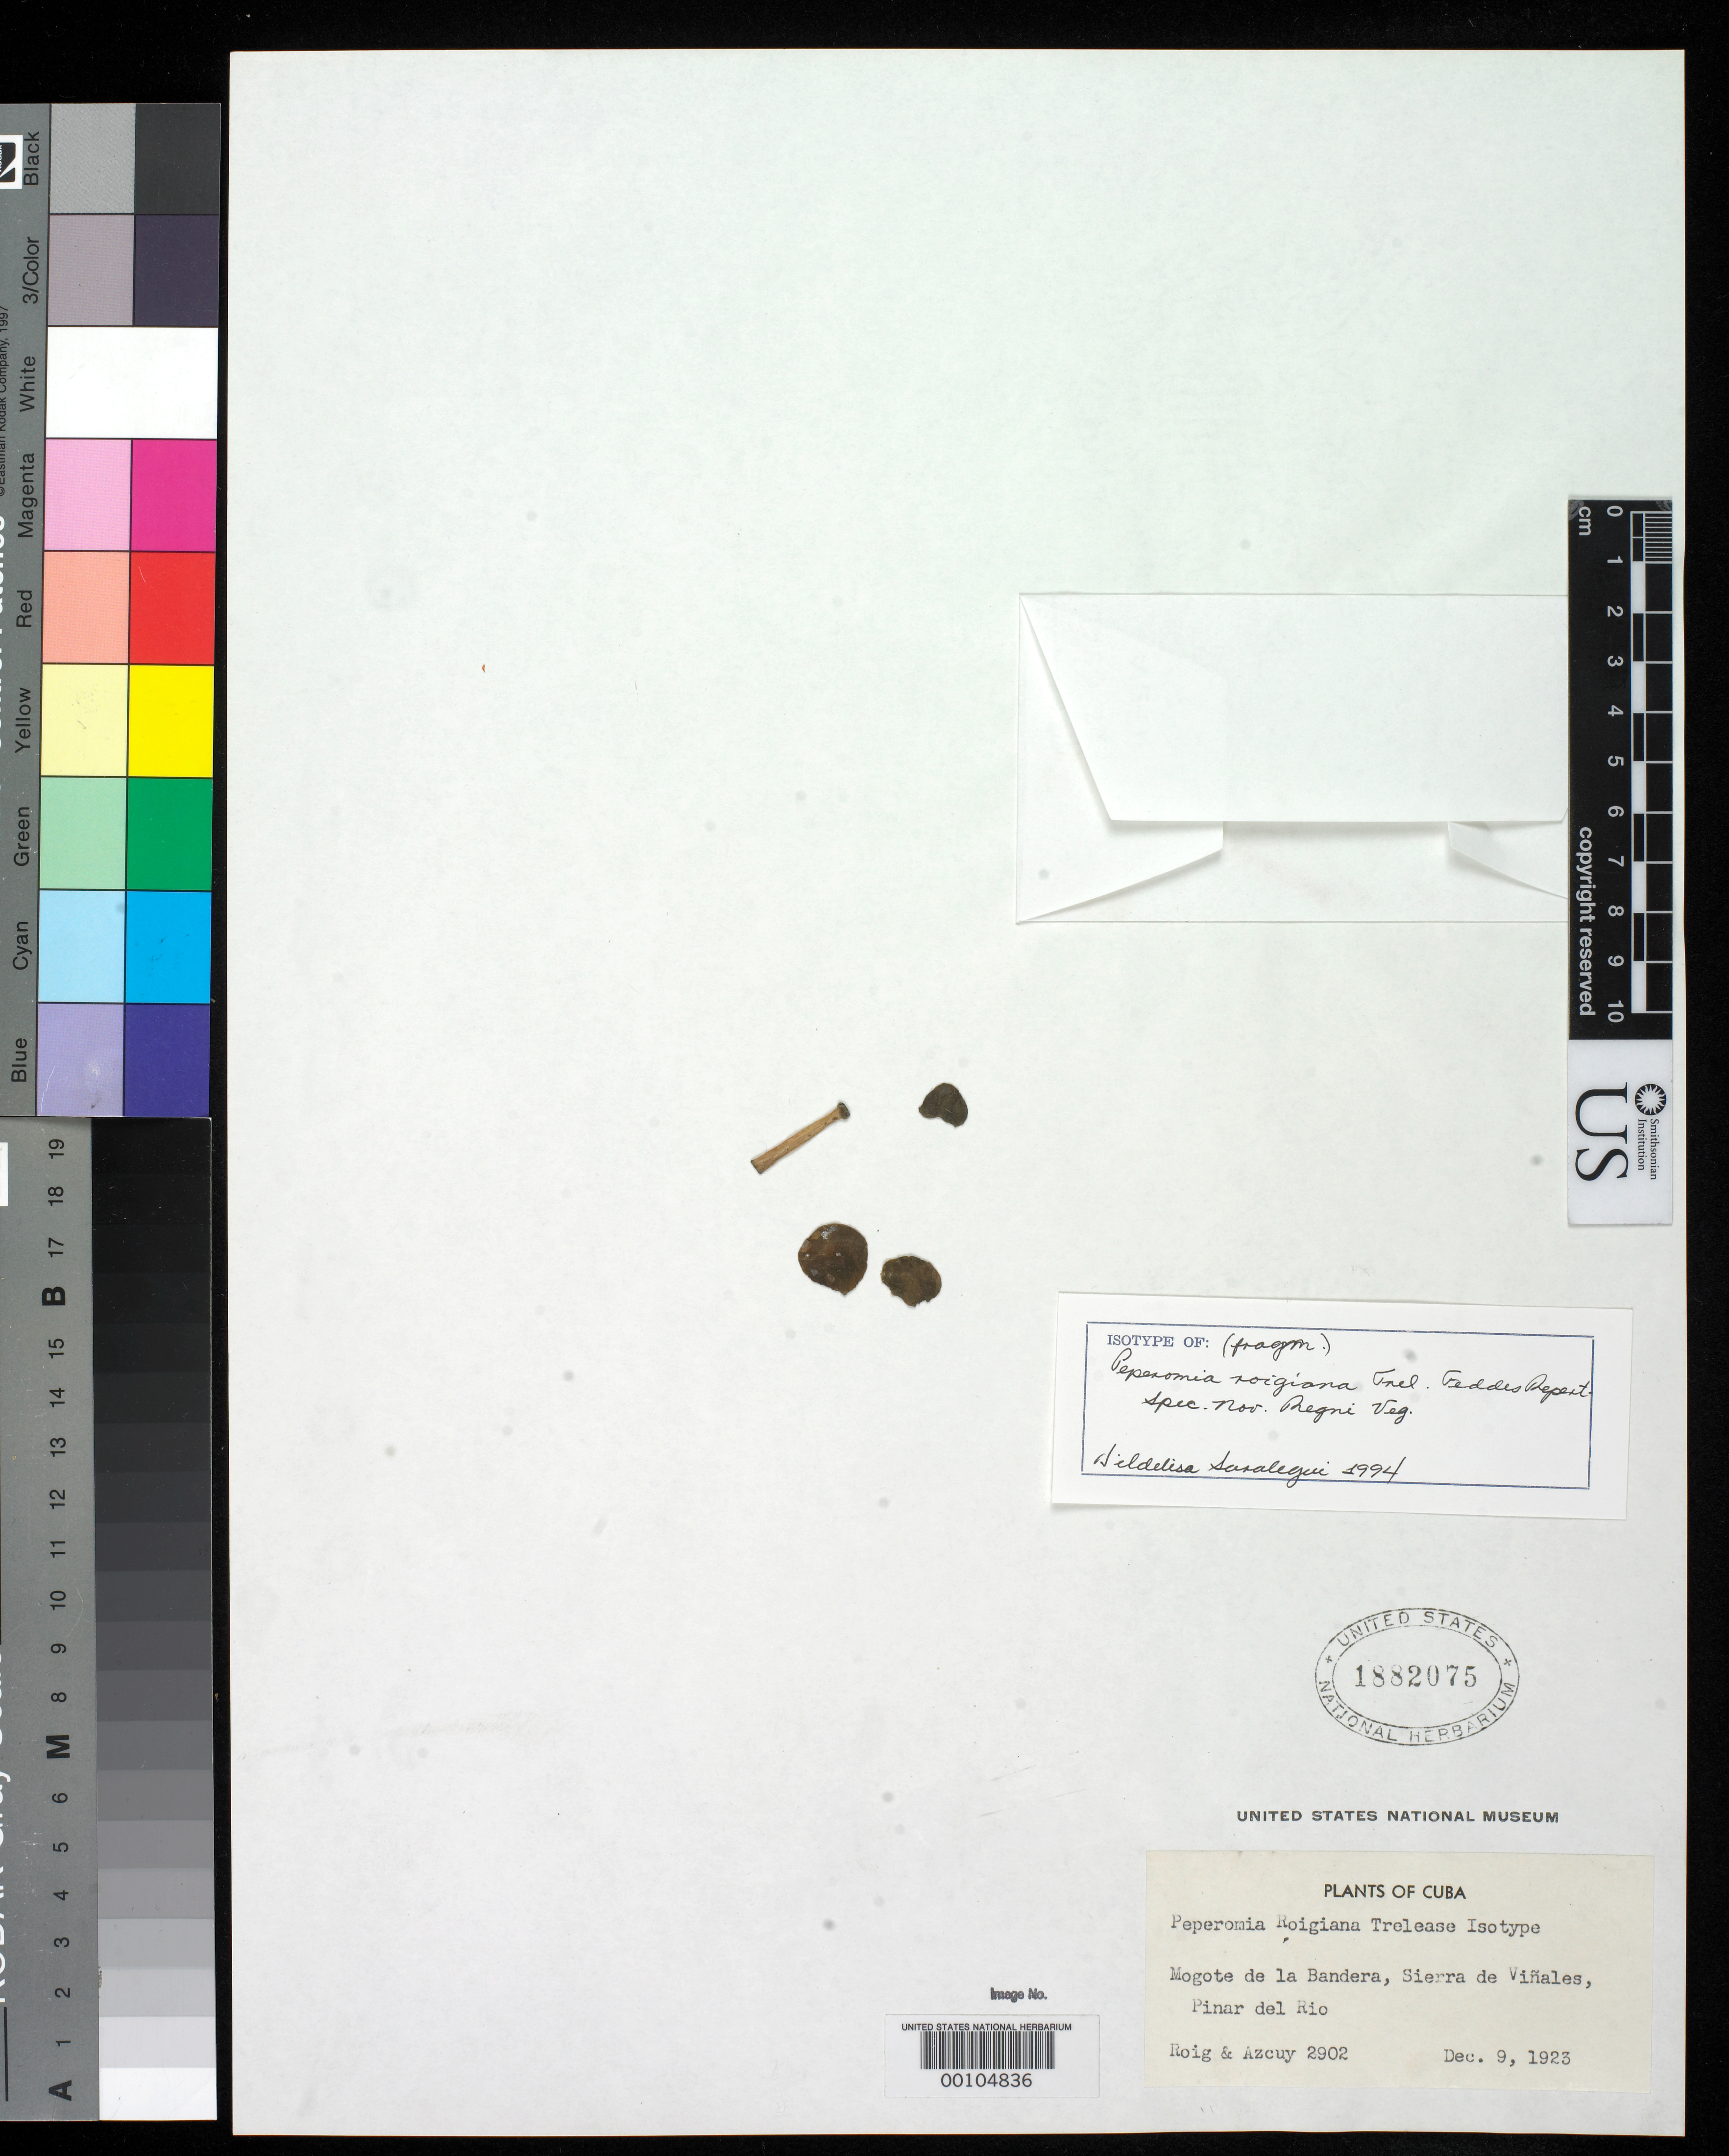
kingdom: Plantae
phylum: Tracheophyta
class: Magnoliopsida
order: Piperales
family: Piperaceae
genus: Peperomia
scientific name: Peperomia roigana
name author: Trel.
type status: Type Fragment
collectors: J. Roig & -. Azcuy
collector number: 2902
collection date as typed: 09 Dec 1923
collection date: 1923-12-09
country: Cuba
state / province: Pinar del Río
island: Greater Antilles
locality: Mogote de La Bandera, Sierra de Vinales.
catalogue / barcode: US 1882075